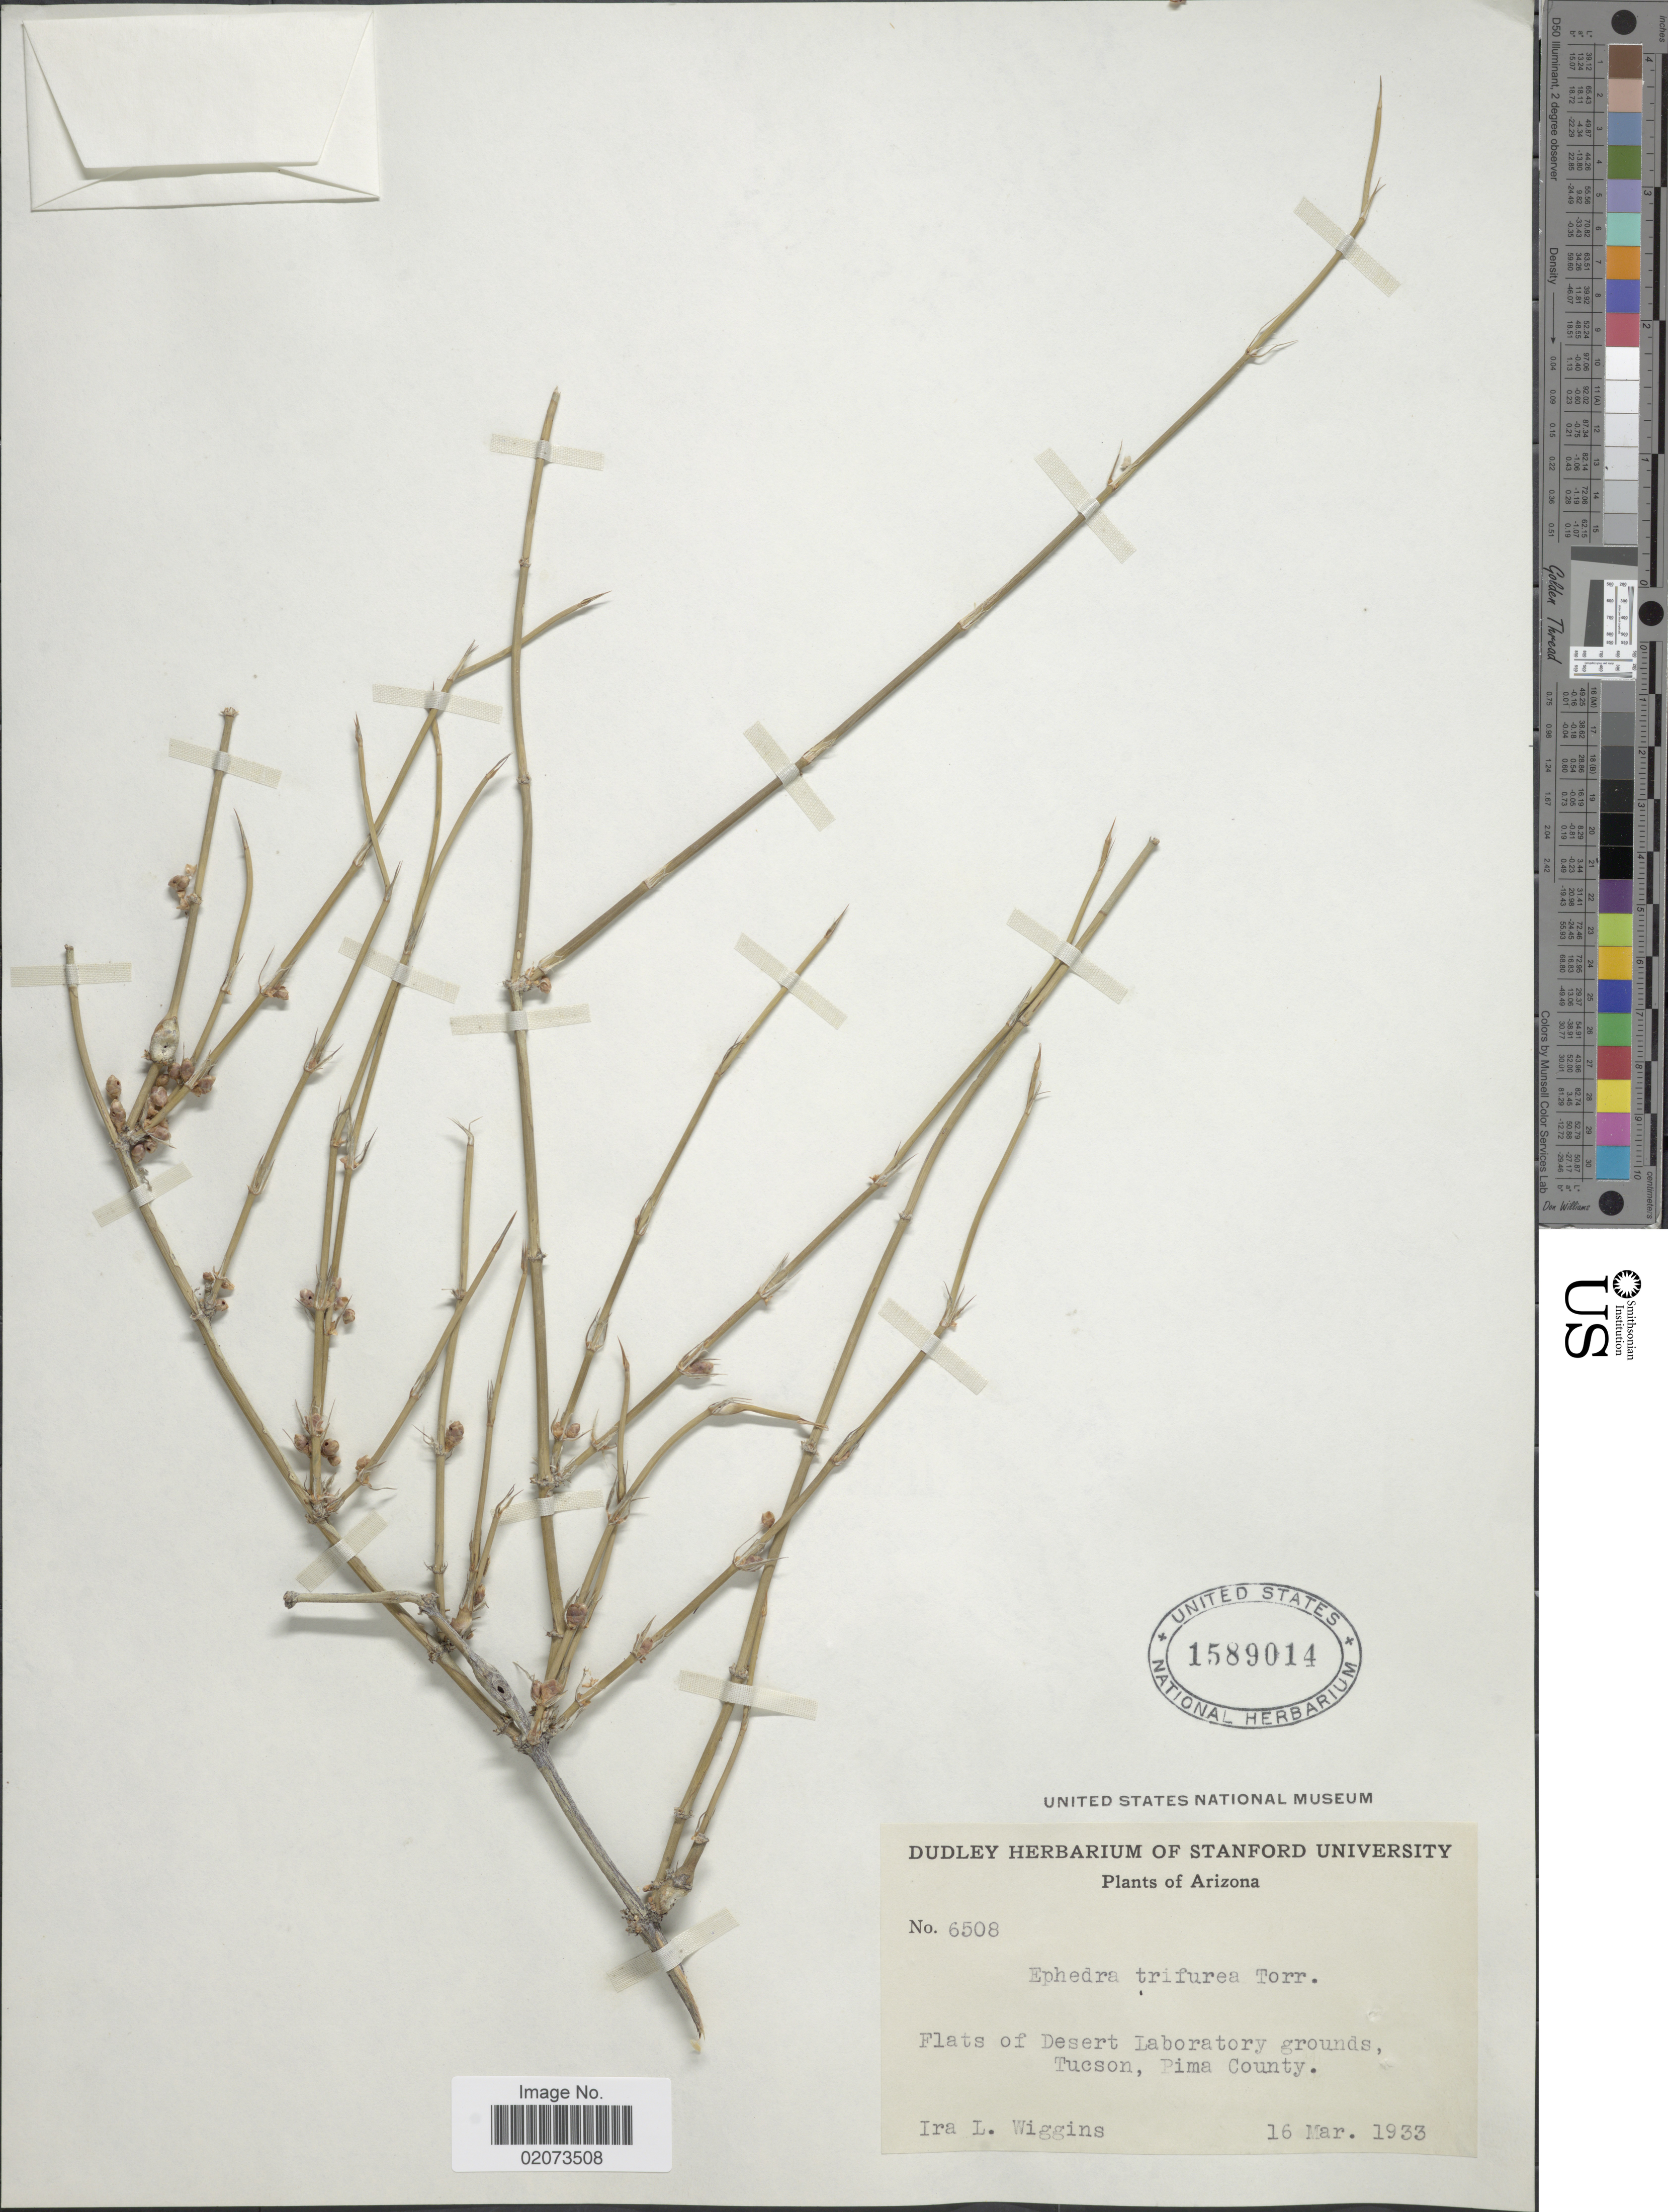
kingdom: Plantae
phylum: Tracheophyta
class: Gnetopsida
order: Ephedrales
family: Ephedraceae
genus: Ephedra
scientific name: Ephedra trifurca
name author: Torr. ex S. Watson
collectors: I. L. Wiggins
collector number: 6508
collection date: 1933-03-16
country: United States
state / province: Arizona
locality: Flats of Desert Laboratory grounds, Tucson, Pima County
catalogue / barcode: US 1589014